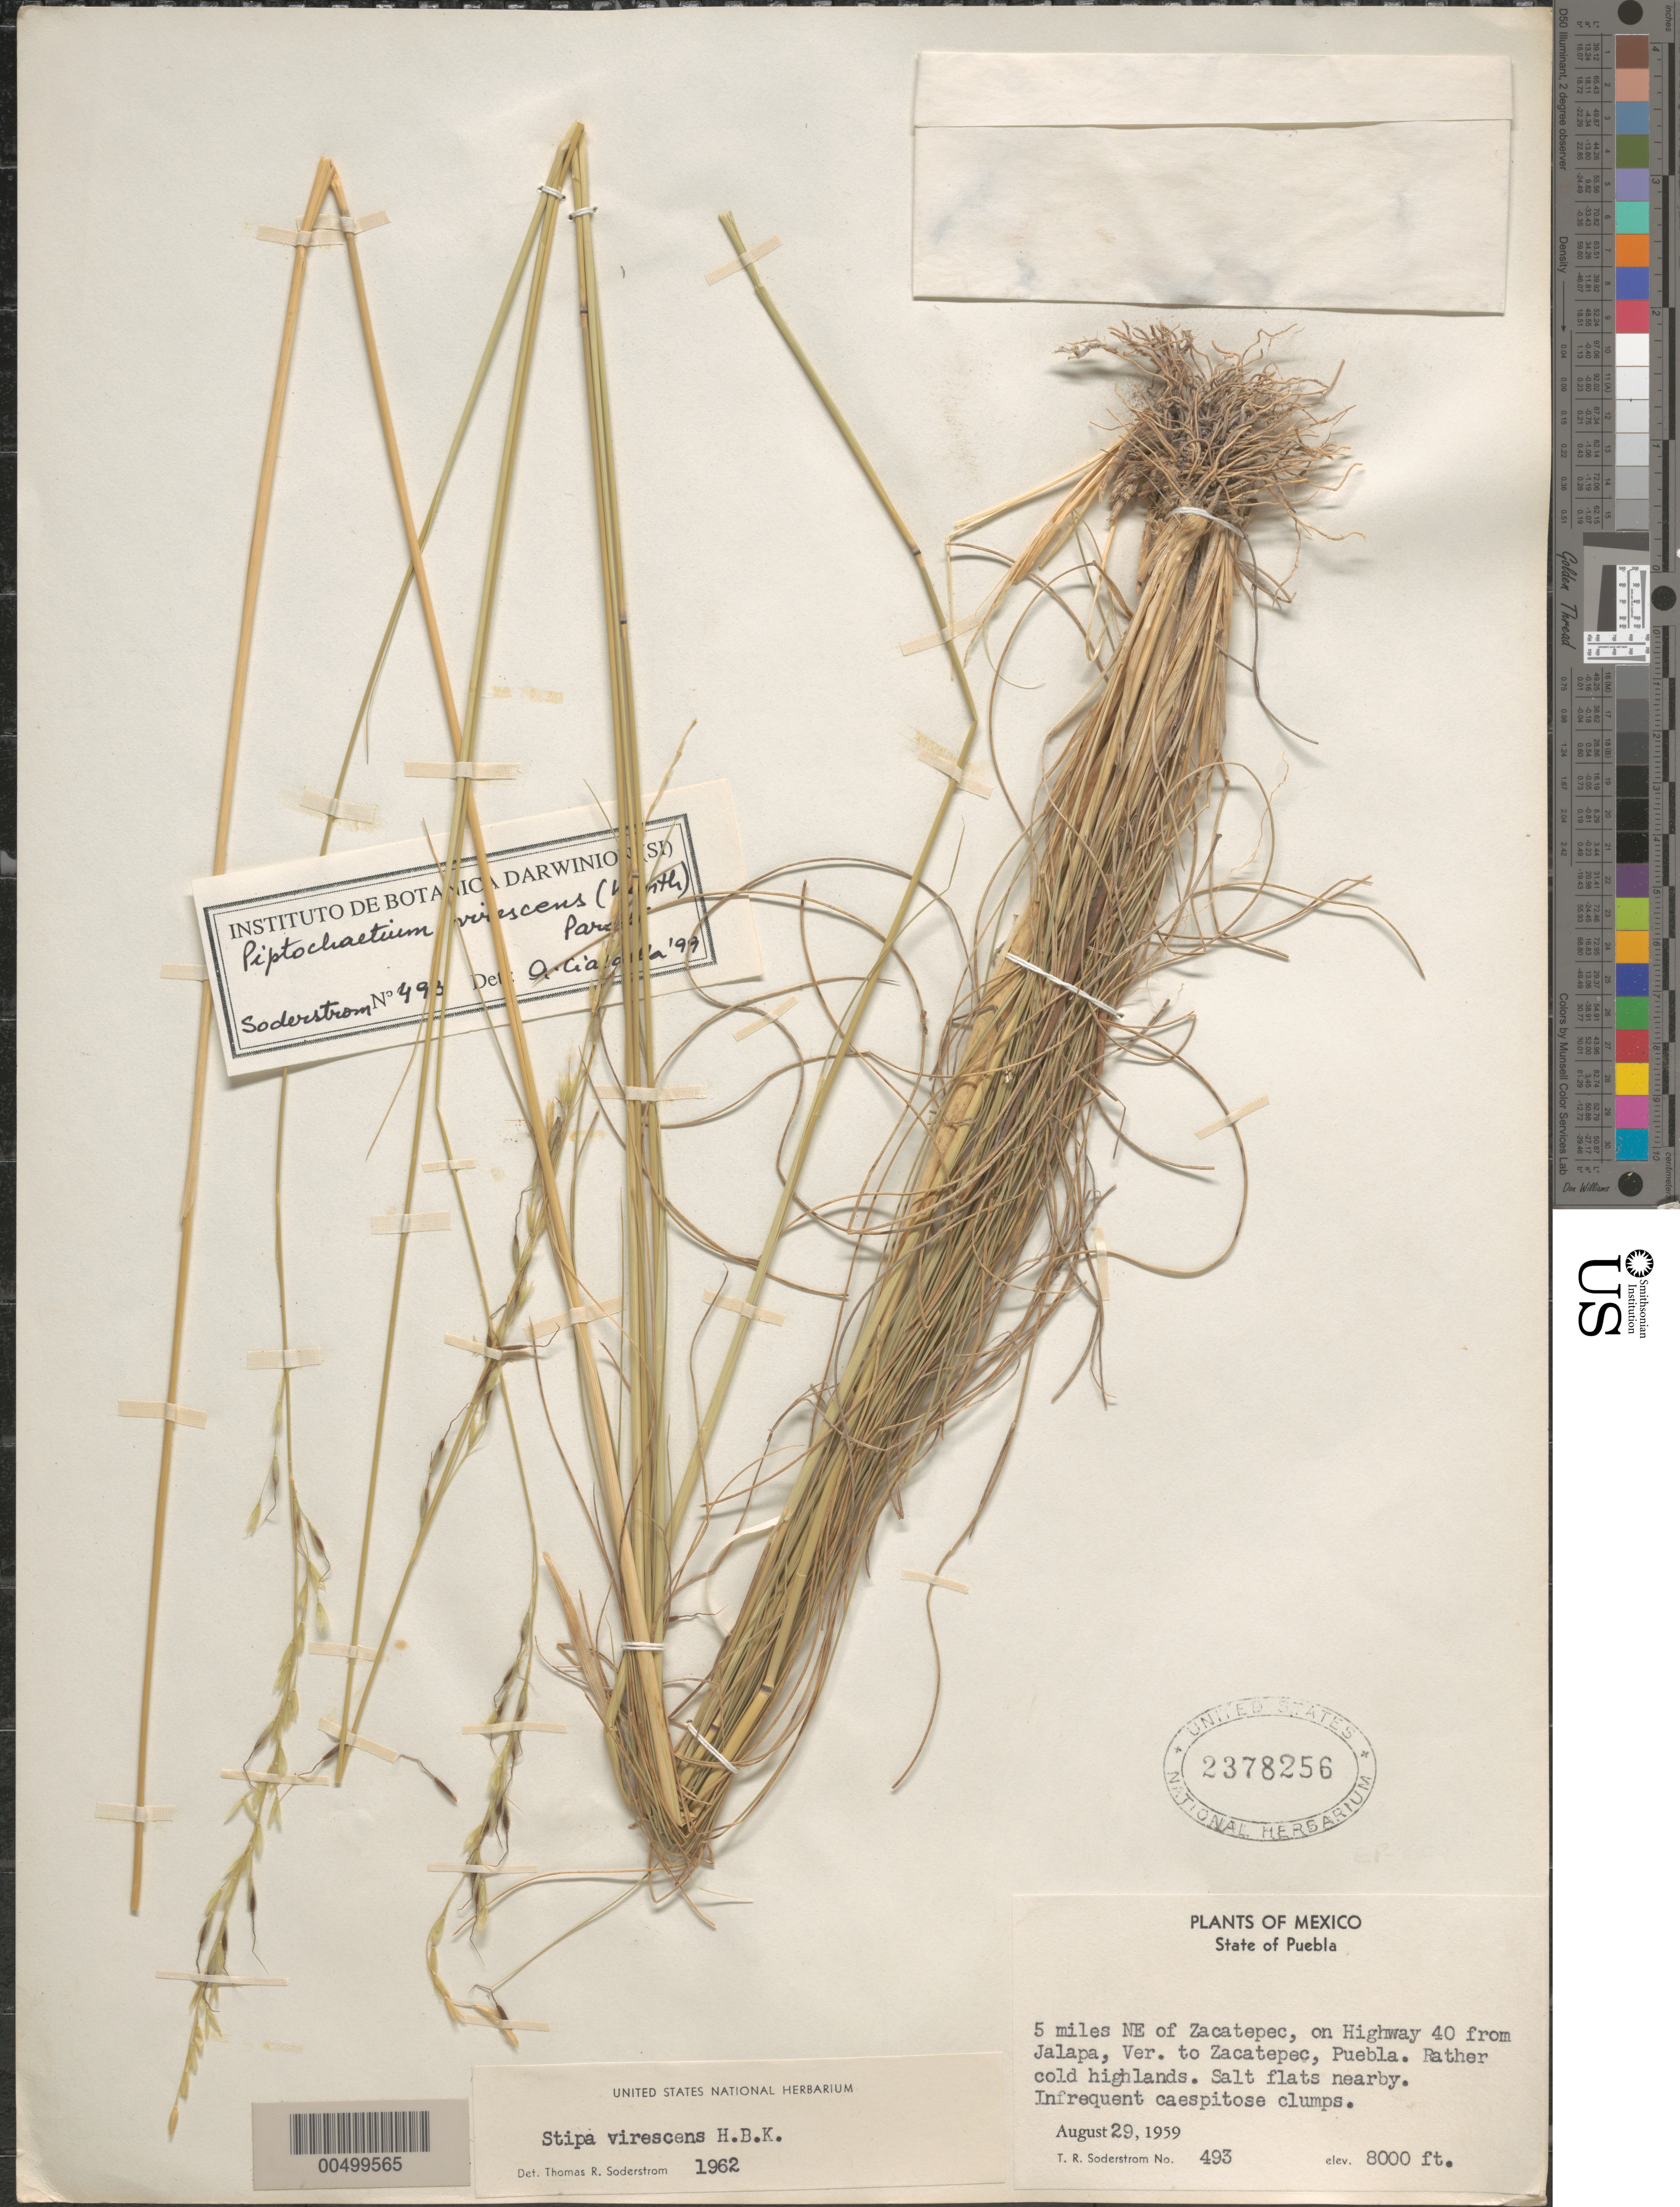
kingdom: Plantae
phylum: Tracheophyta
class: Liliopsida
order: Poales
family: Poaceae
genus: Piptochaetium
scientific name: Piptochaetium virescens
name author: (Kunth) Parodi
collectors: T. R. Soderstrom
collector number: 493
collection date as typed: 29 Aug 1959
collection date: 1959-08-29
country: Mexico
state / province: Puebla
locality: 5 mi NE of Zacatepec, on hwy 40 from Jalapa, Veracruz to Zacatepec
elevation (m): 2438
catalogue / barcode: US 2378256